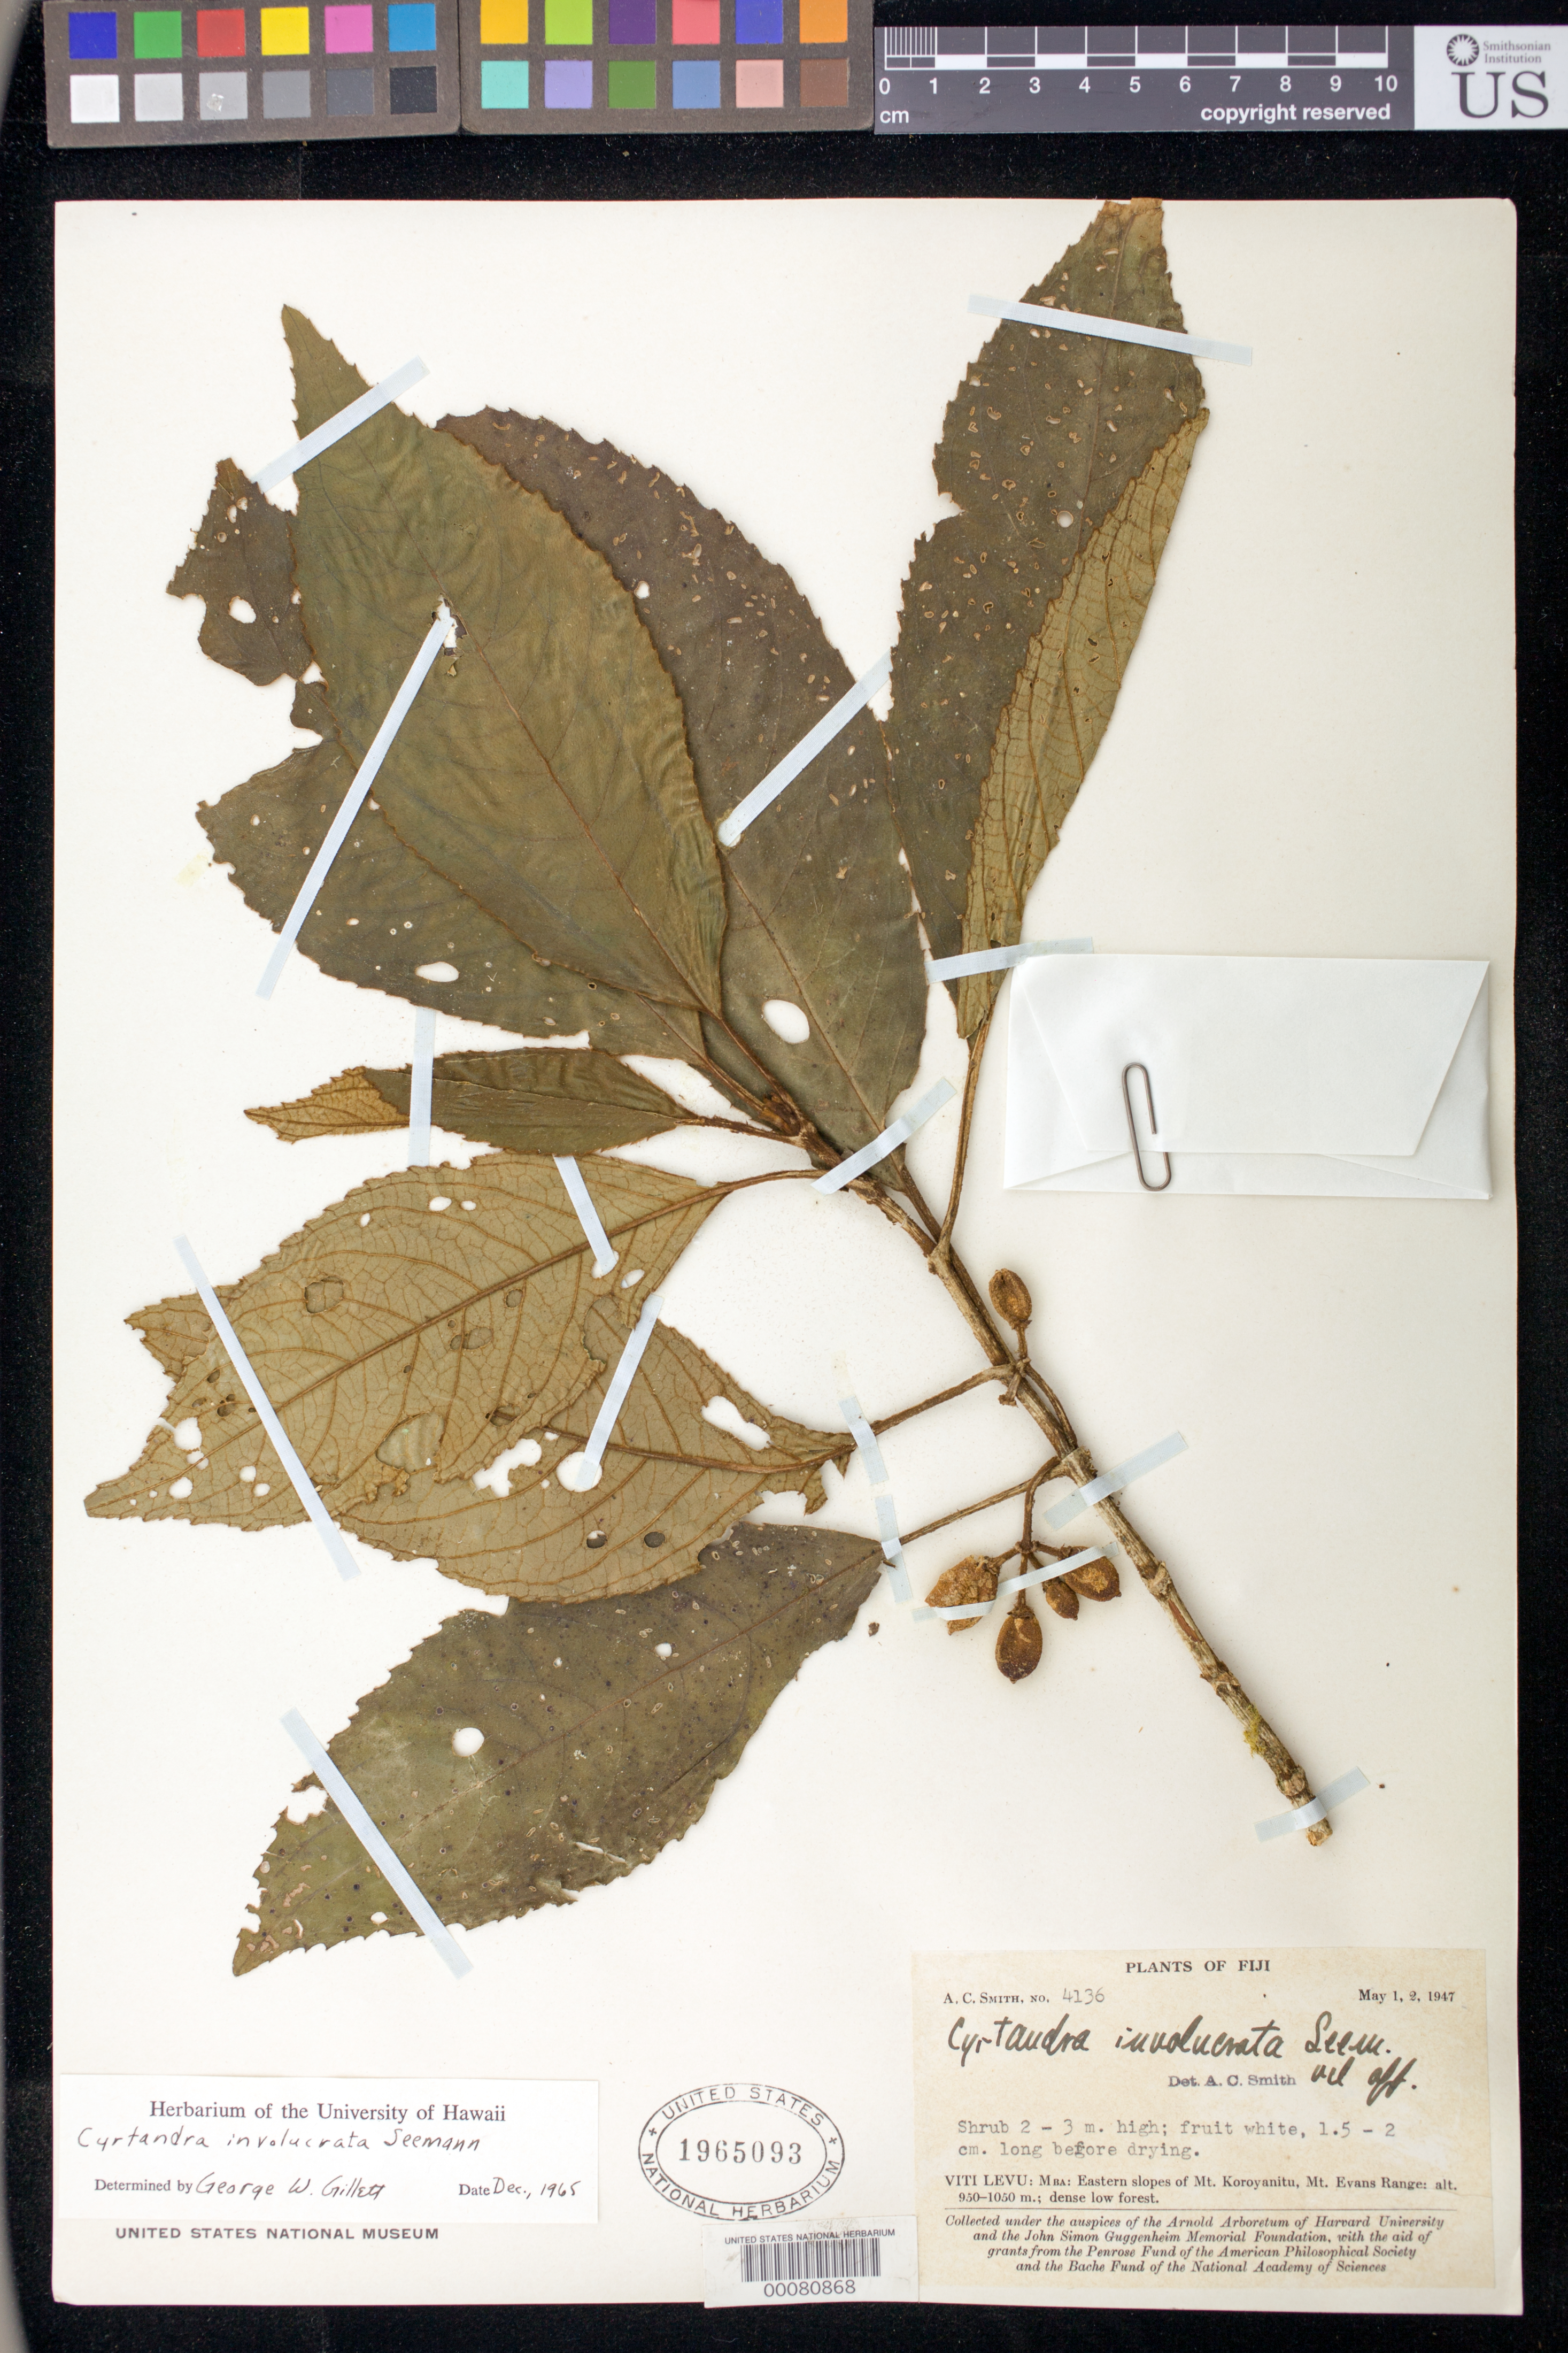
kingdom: Plantae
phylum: Tracheophyta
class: Magnoliopsida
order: Lamiales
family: Gesneriaceae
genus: Cyrtandra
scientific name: Cyrtandra involucrata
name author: Seem.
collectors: A. C. Smith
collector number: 4136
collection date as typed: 01-02 May 1947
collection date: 1947-05-01/1947-05-02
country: Fiji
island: Viti Levu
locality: Mba, eastern slopes of mt koroyanitu, mt evans range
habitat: Dense low forest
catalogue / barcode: US 1965093